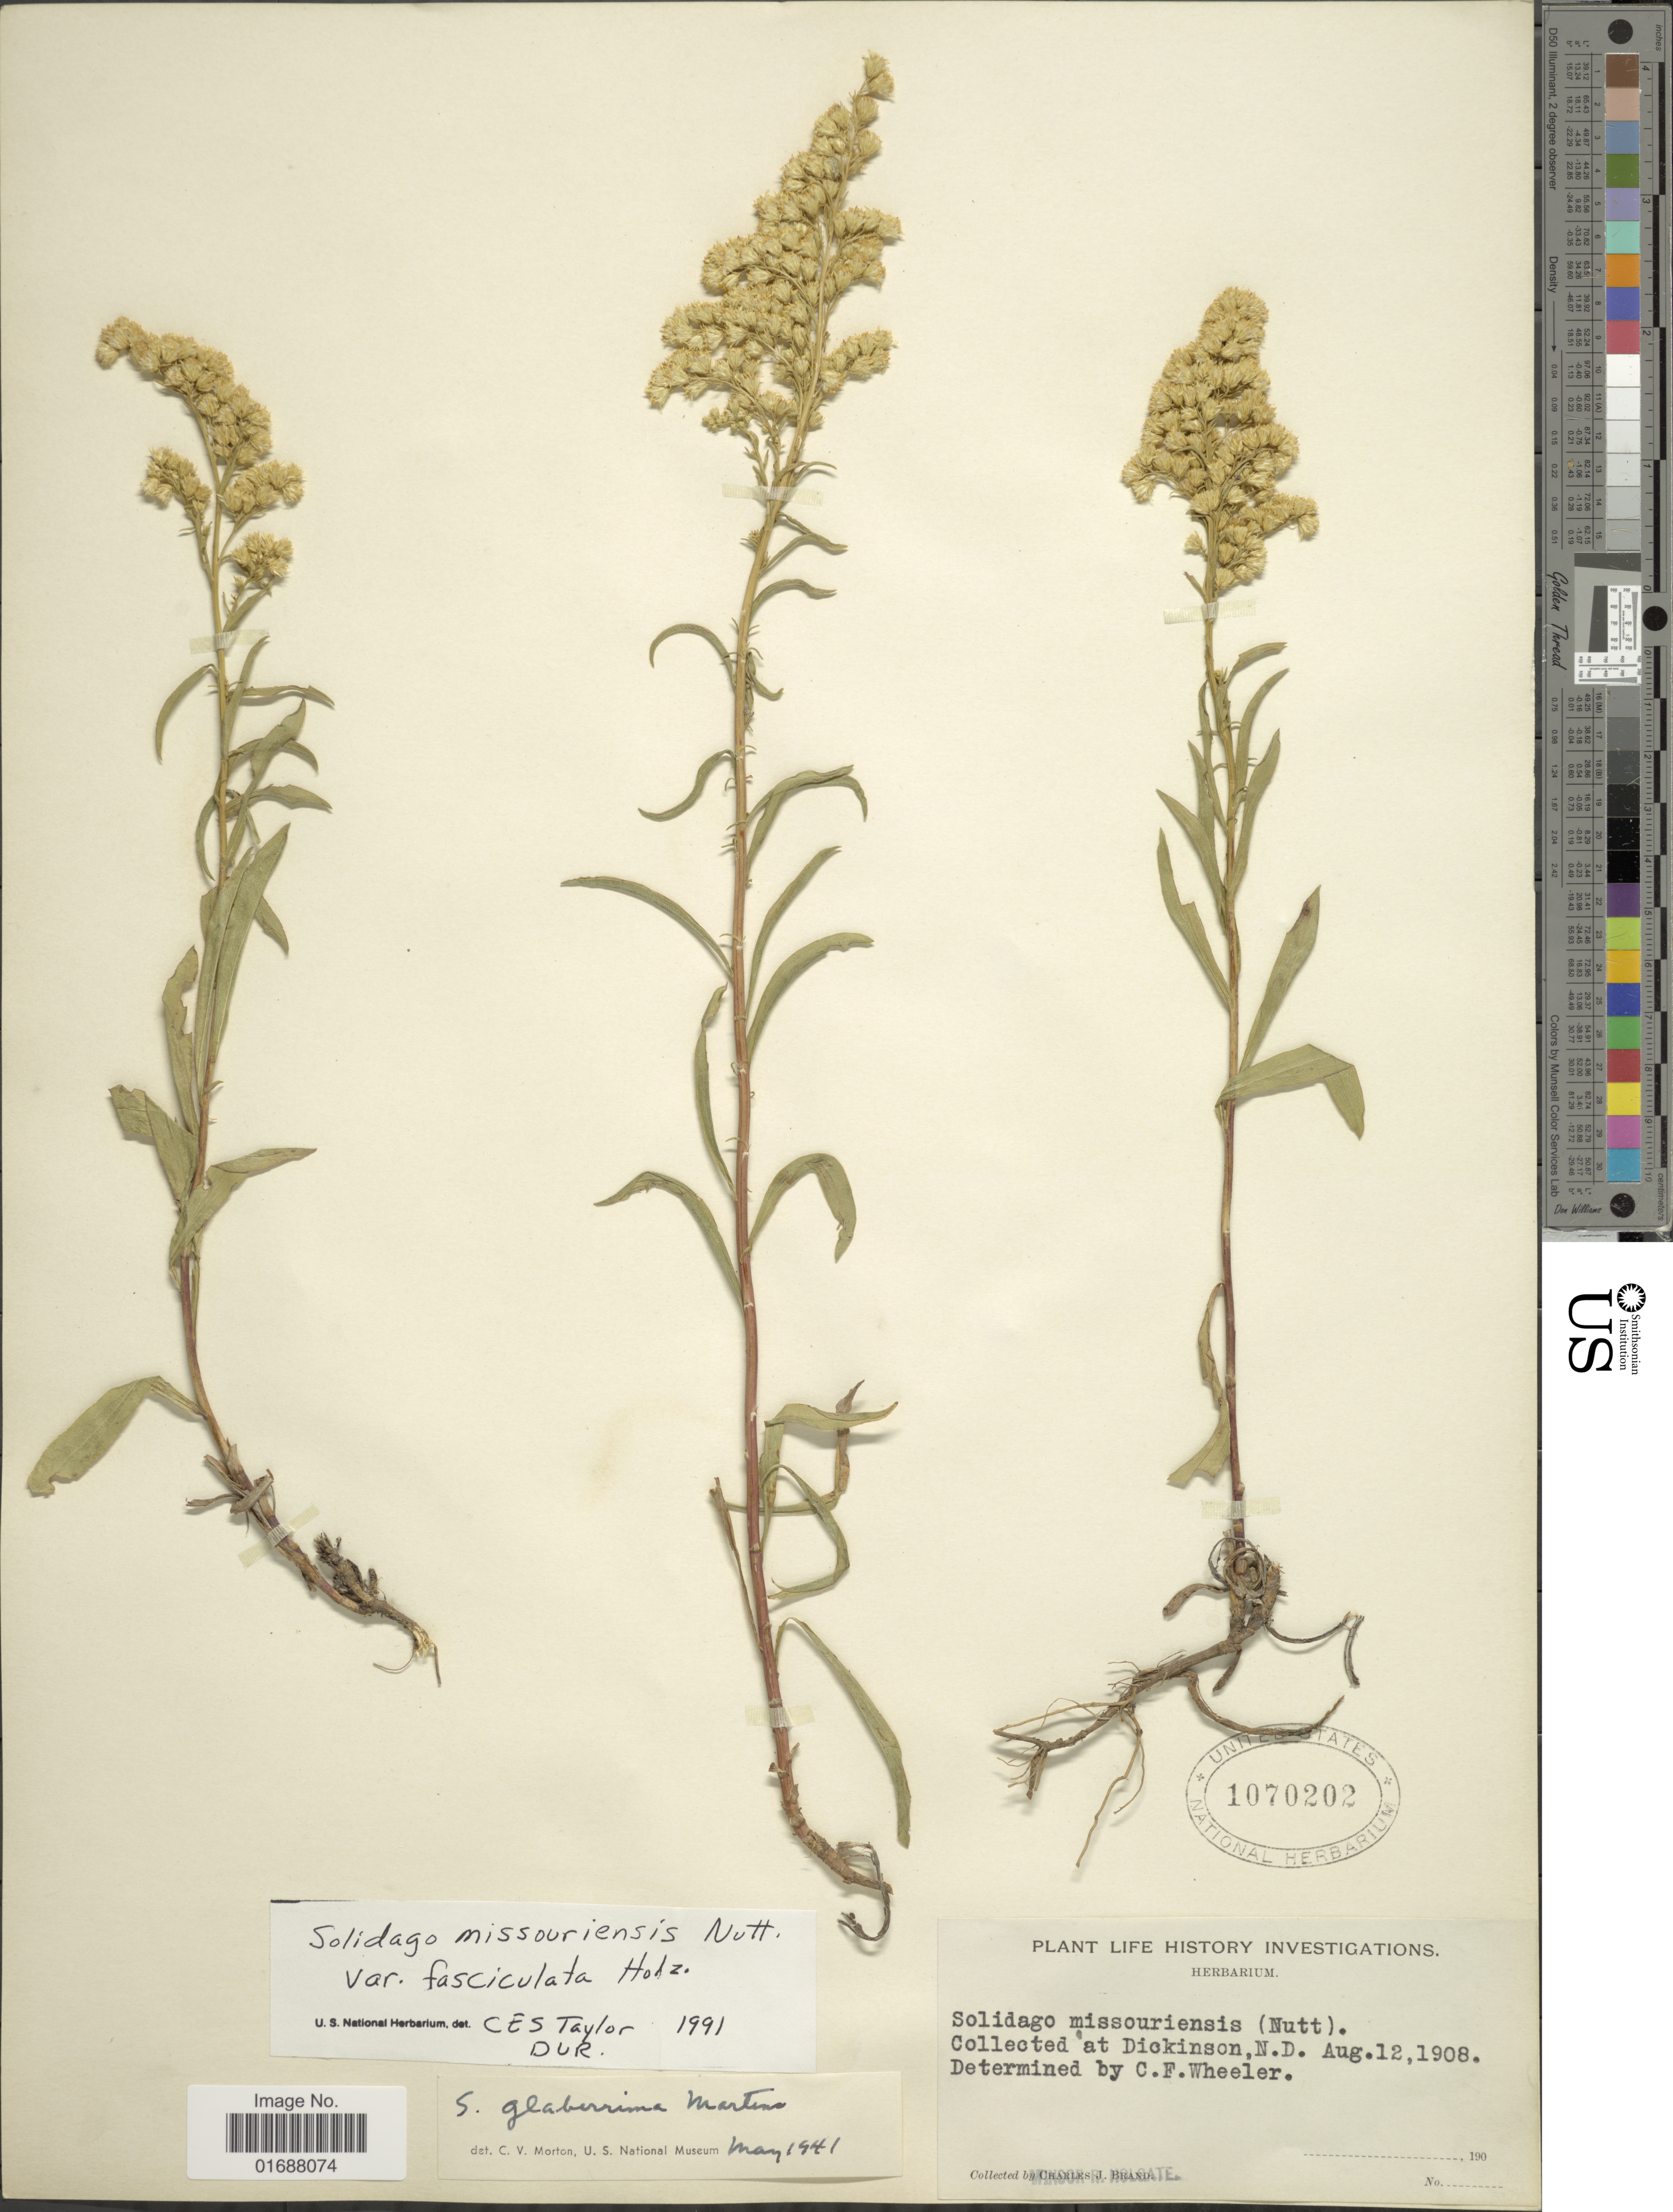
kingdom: Plantae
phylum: Tracheophyta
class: Magnoliopsida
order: Asterales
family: Asteraceae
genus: Solidago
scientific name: Solidago missouriensis var. fasciculata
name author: Holz.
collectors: W. Holgate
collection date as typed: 190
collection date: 1908-08-12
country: United States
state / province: North Dakota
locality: Dickenson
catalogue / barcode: US 1070202